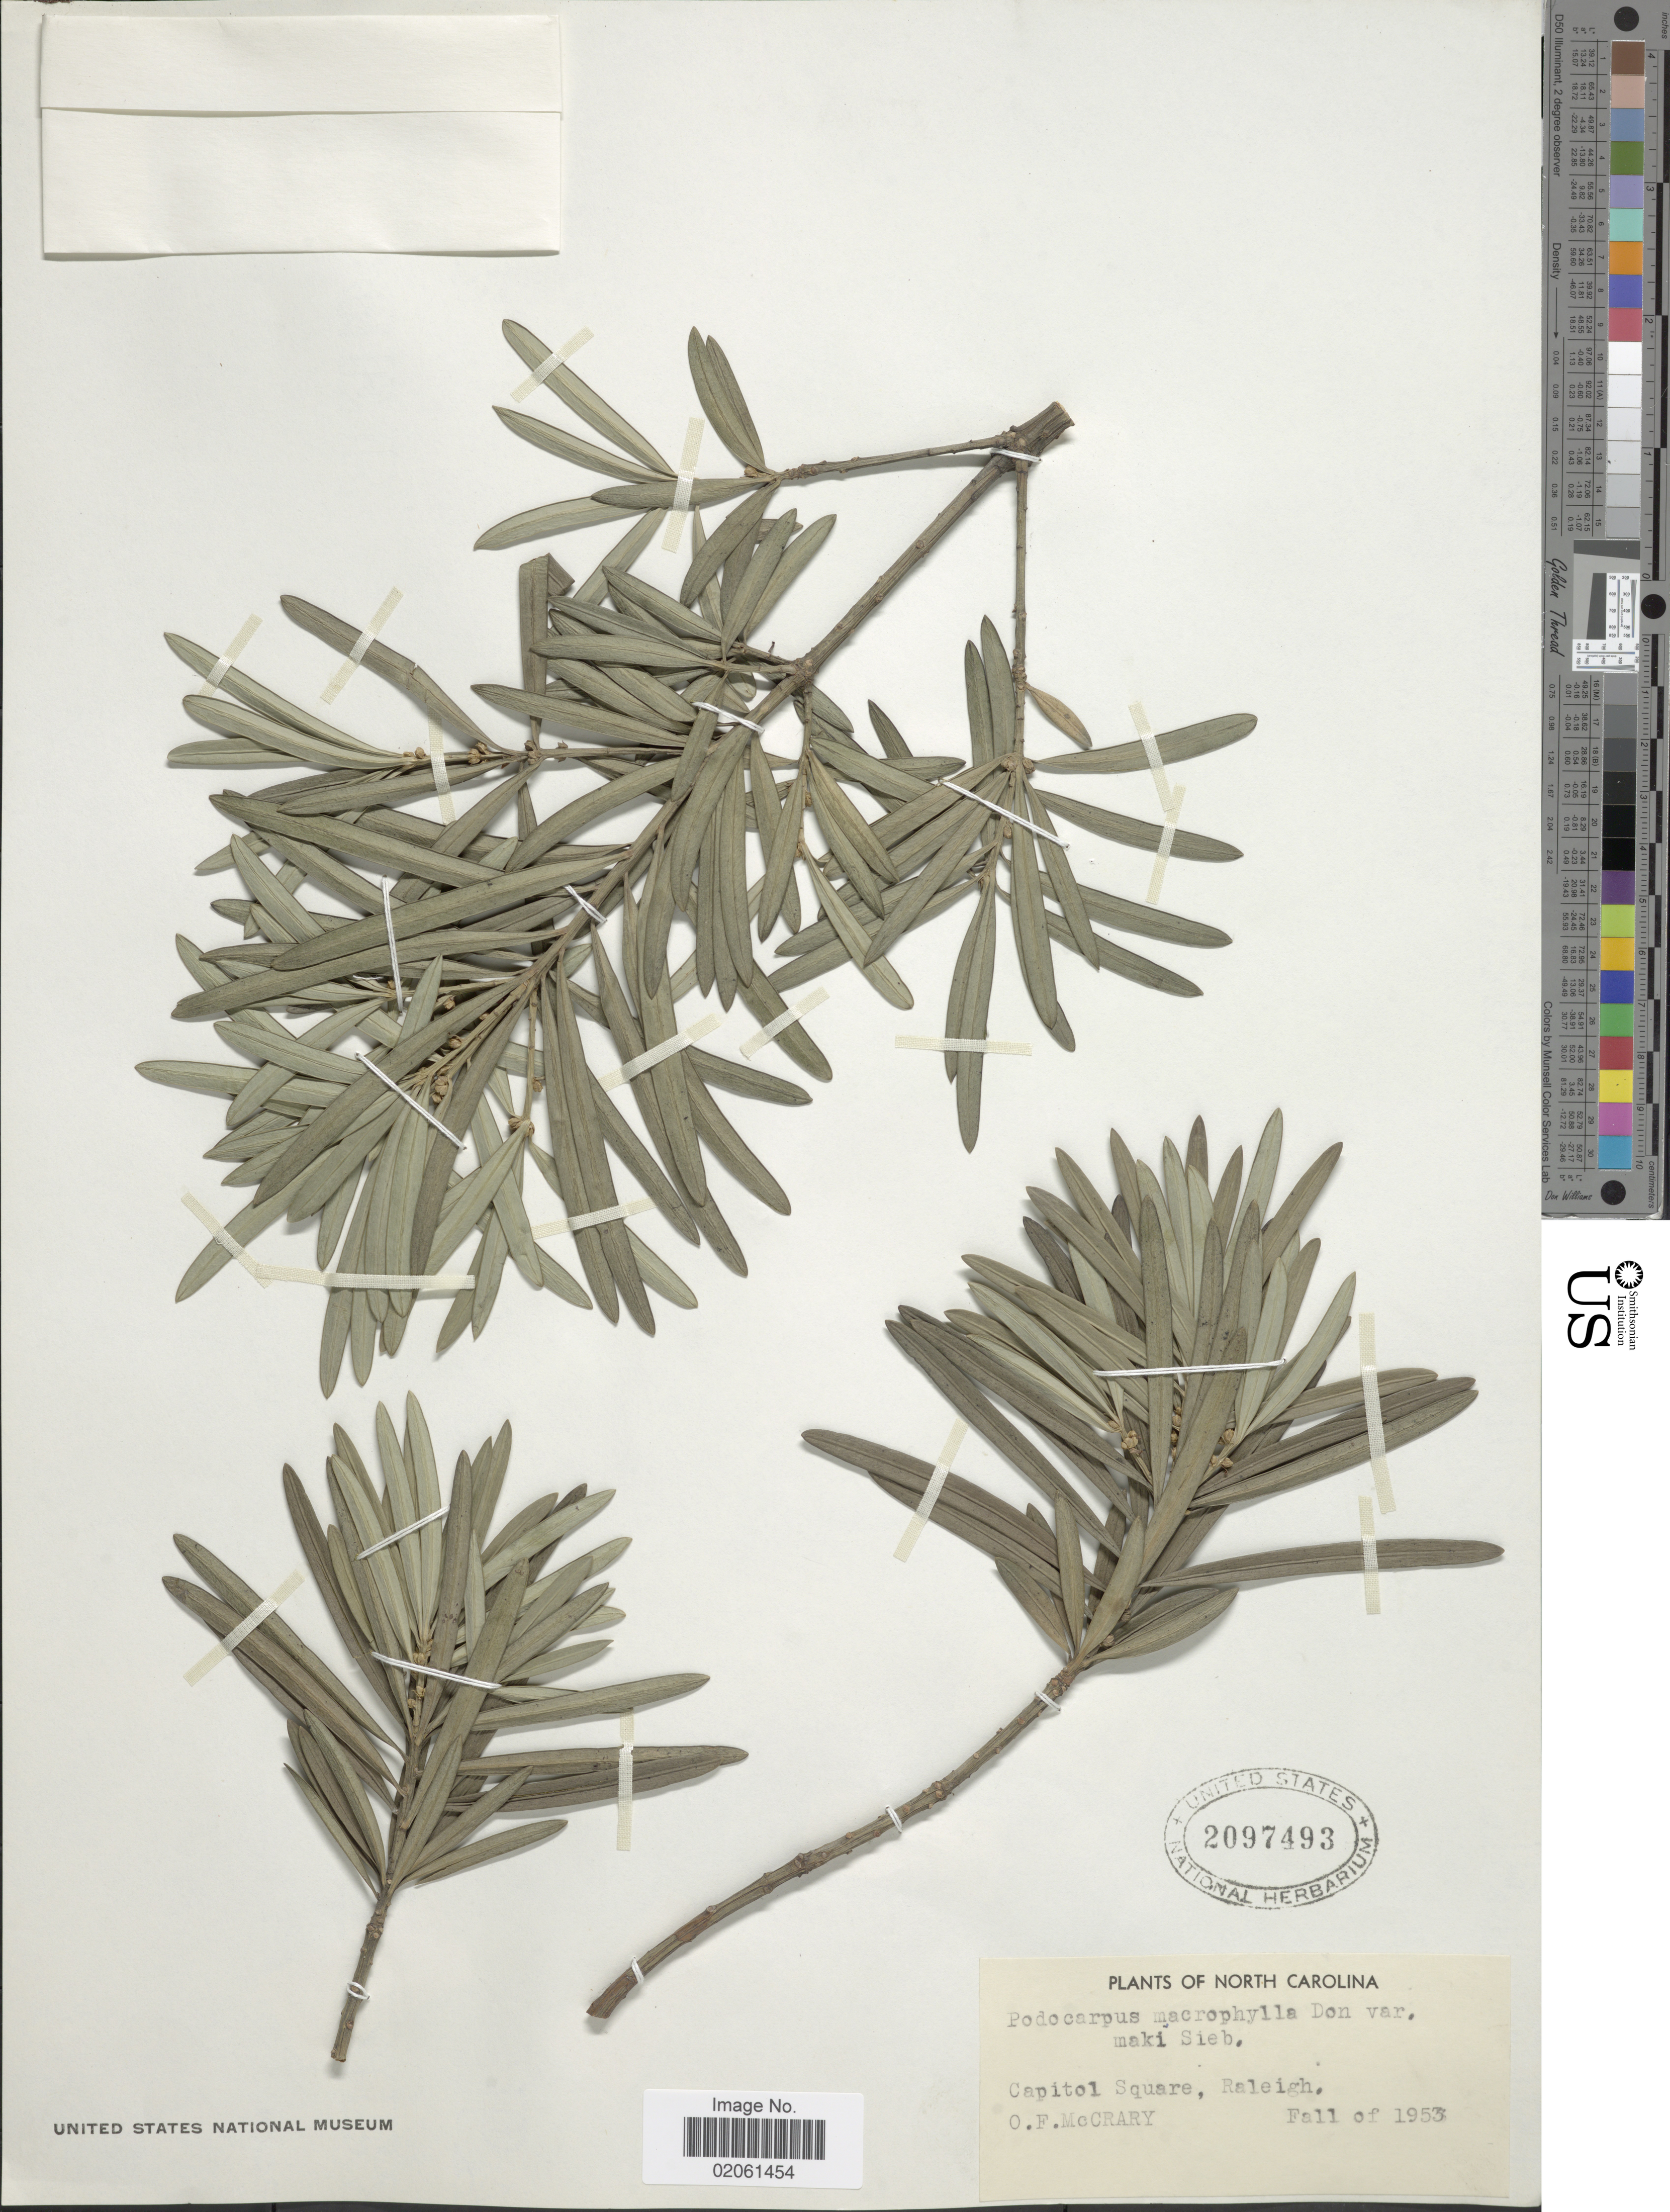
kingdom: Plantae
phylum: Tracheophyta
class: Pinopsida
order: Pinales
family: Podocarpaceae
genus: Podocarpus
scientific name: Podocarpus macrophyllus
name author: (Thunb.) Sweet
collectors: O. McCrary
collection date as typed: Fall of 1953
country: United States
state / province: North Carolina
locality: Capitol Square, Raleigh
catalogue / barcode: US 2097493